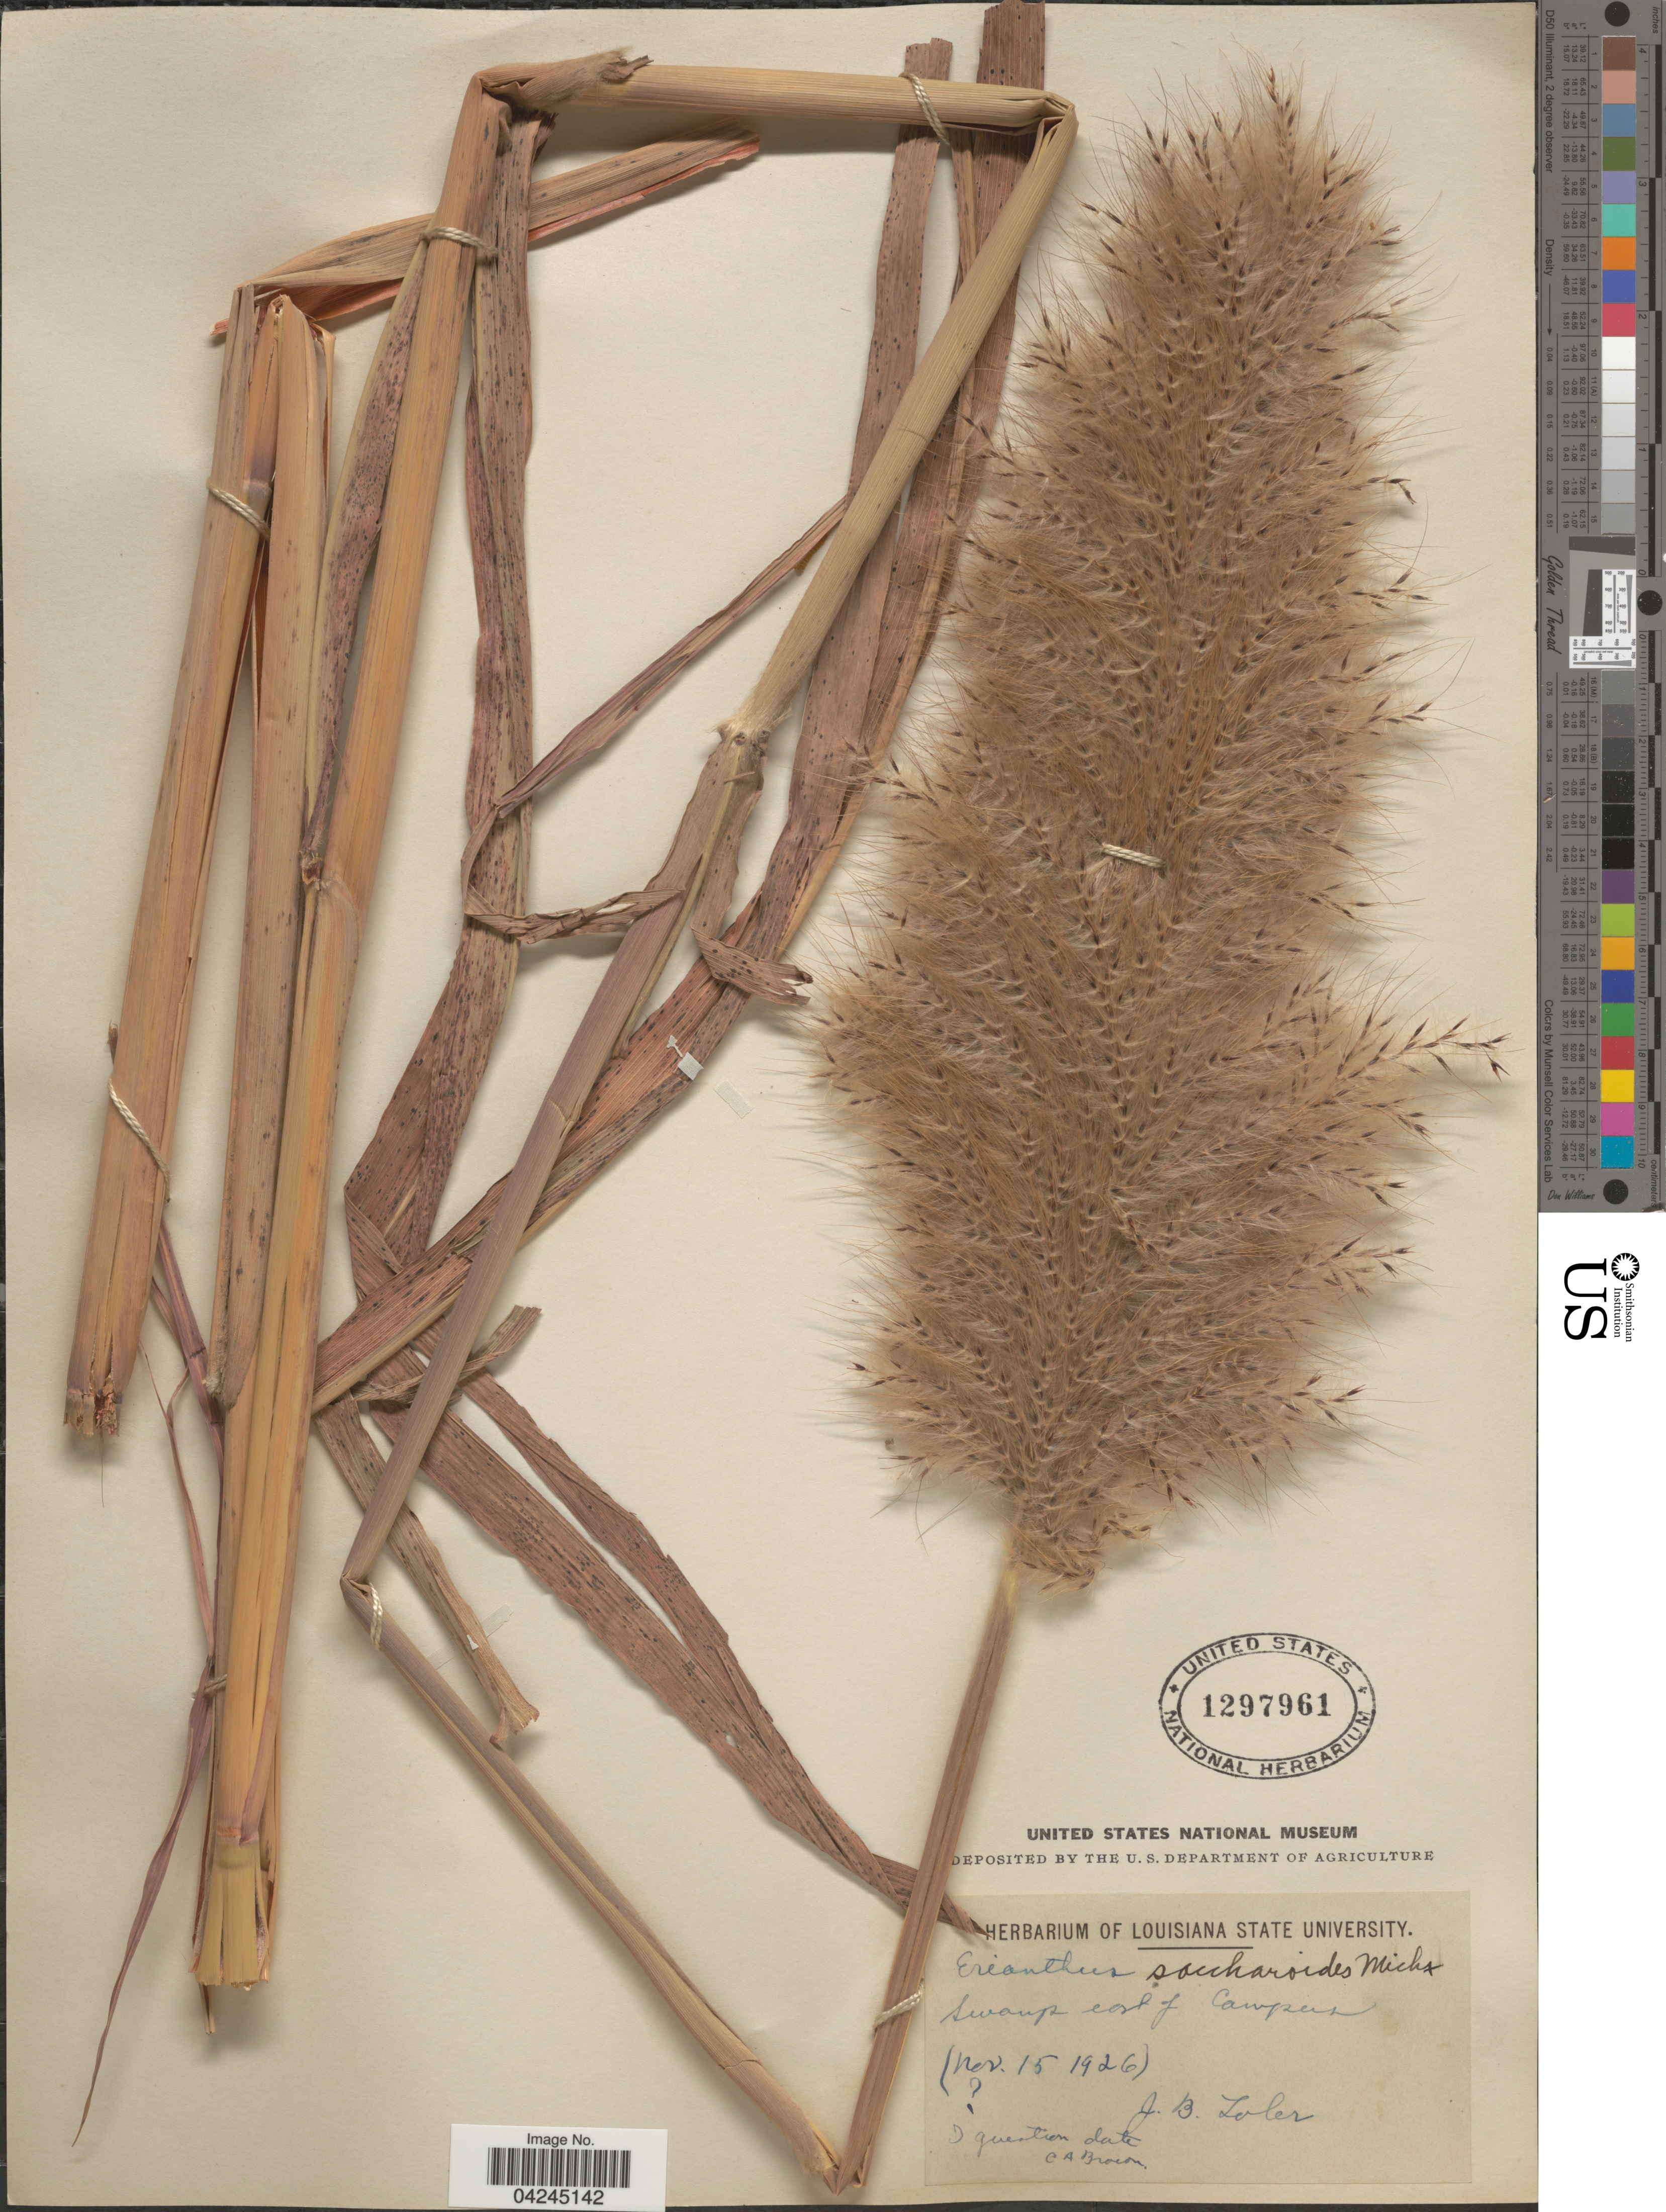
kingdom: Plantae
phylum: Tracheophyta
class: Liliopsida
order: Poales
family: Poaceae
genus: Erianthus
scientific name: Erianthus giganteus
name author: (Walter) P. Beauv.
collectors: J. Loler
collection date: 1926-11-15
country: United States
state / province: Louisiana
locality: Swamps east of campus.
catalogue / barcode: US 1297961